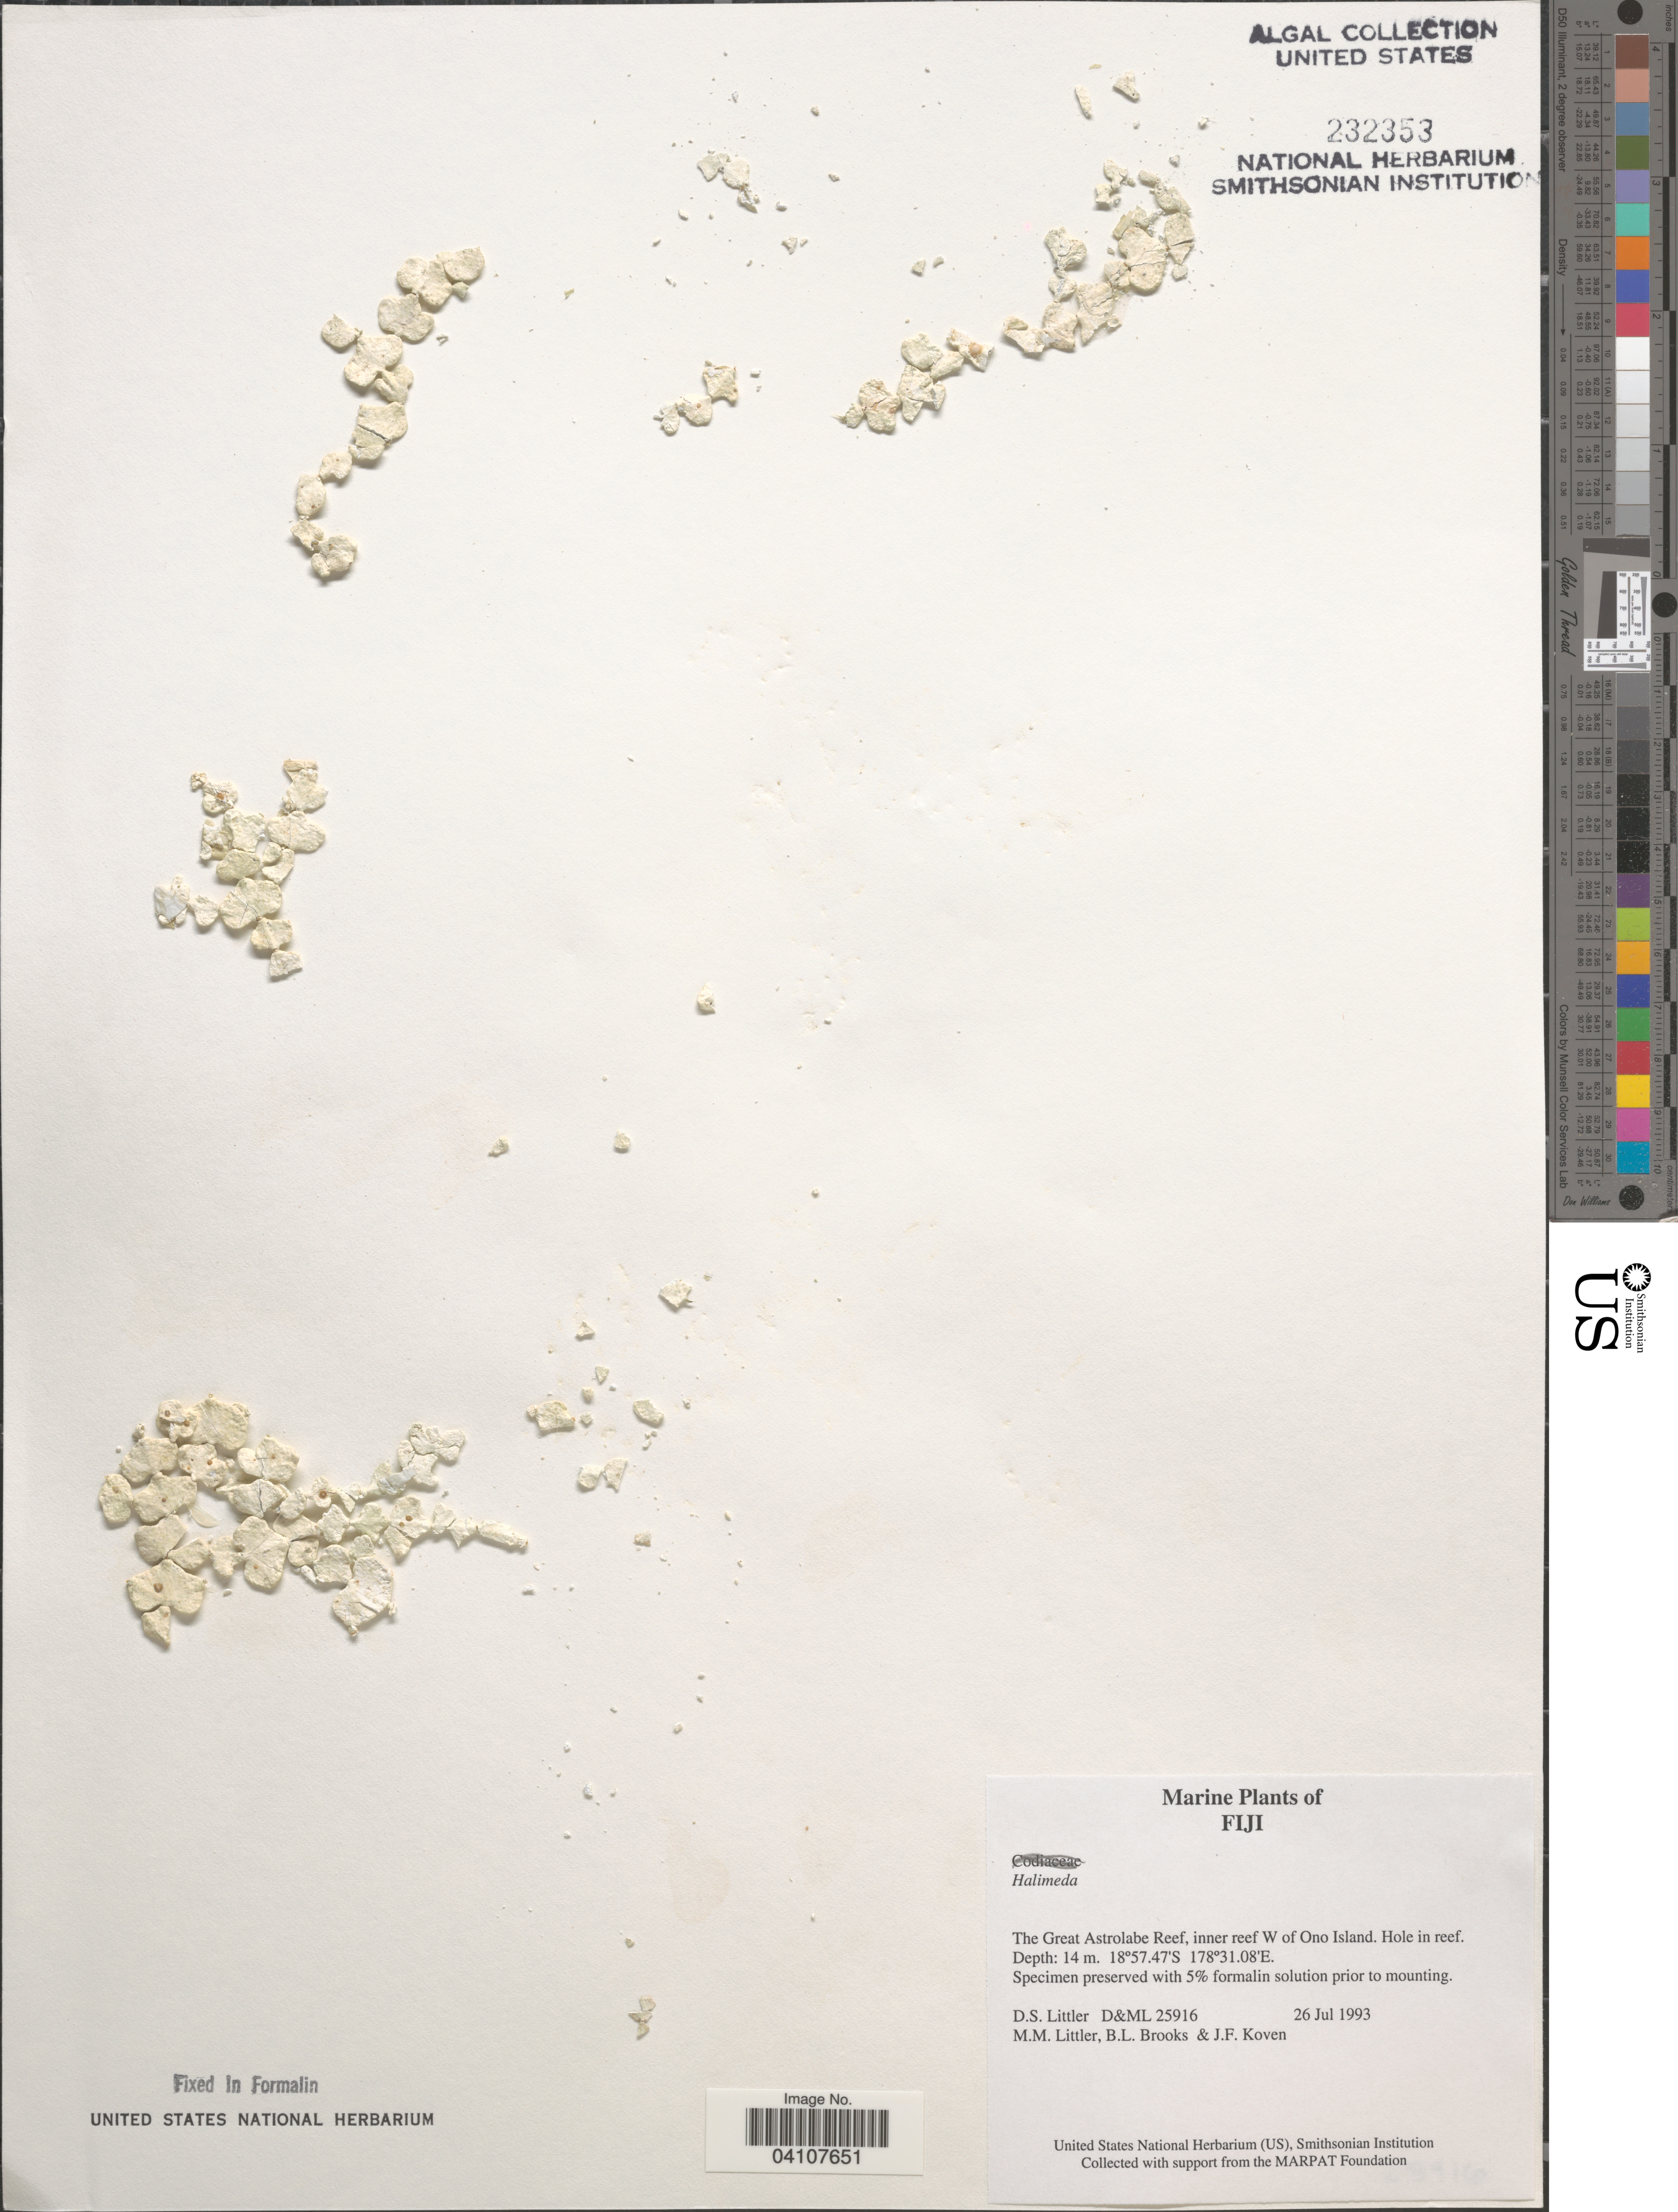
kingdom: Plantae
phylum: Chlorophyta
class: Ulvophyceae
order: Bryopsidales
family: Halimedaceae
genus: Halimeda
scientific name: Halimeda sp.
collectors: D. S. Littler, B. Brooks & J. Koven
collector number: D&ML25916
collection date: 1993-07-26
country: Fiji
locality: The Great Astrolabe Reef, inner reef W of Ono Island. Hole in reef.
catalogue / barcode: US 232353